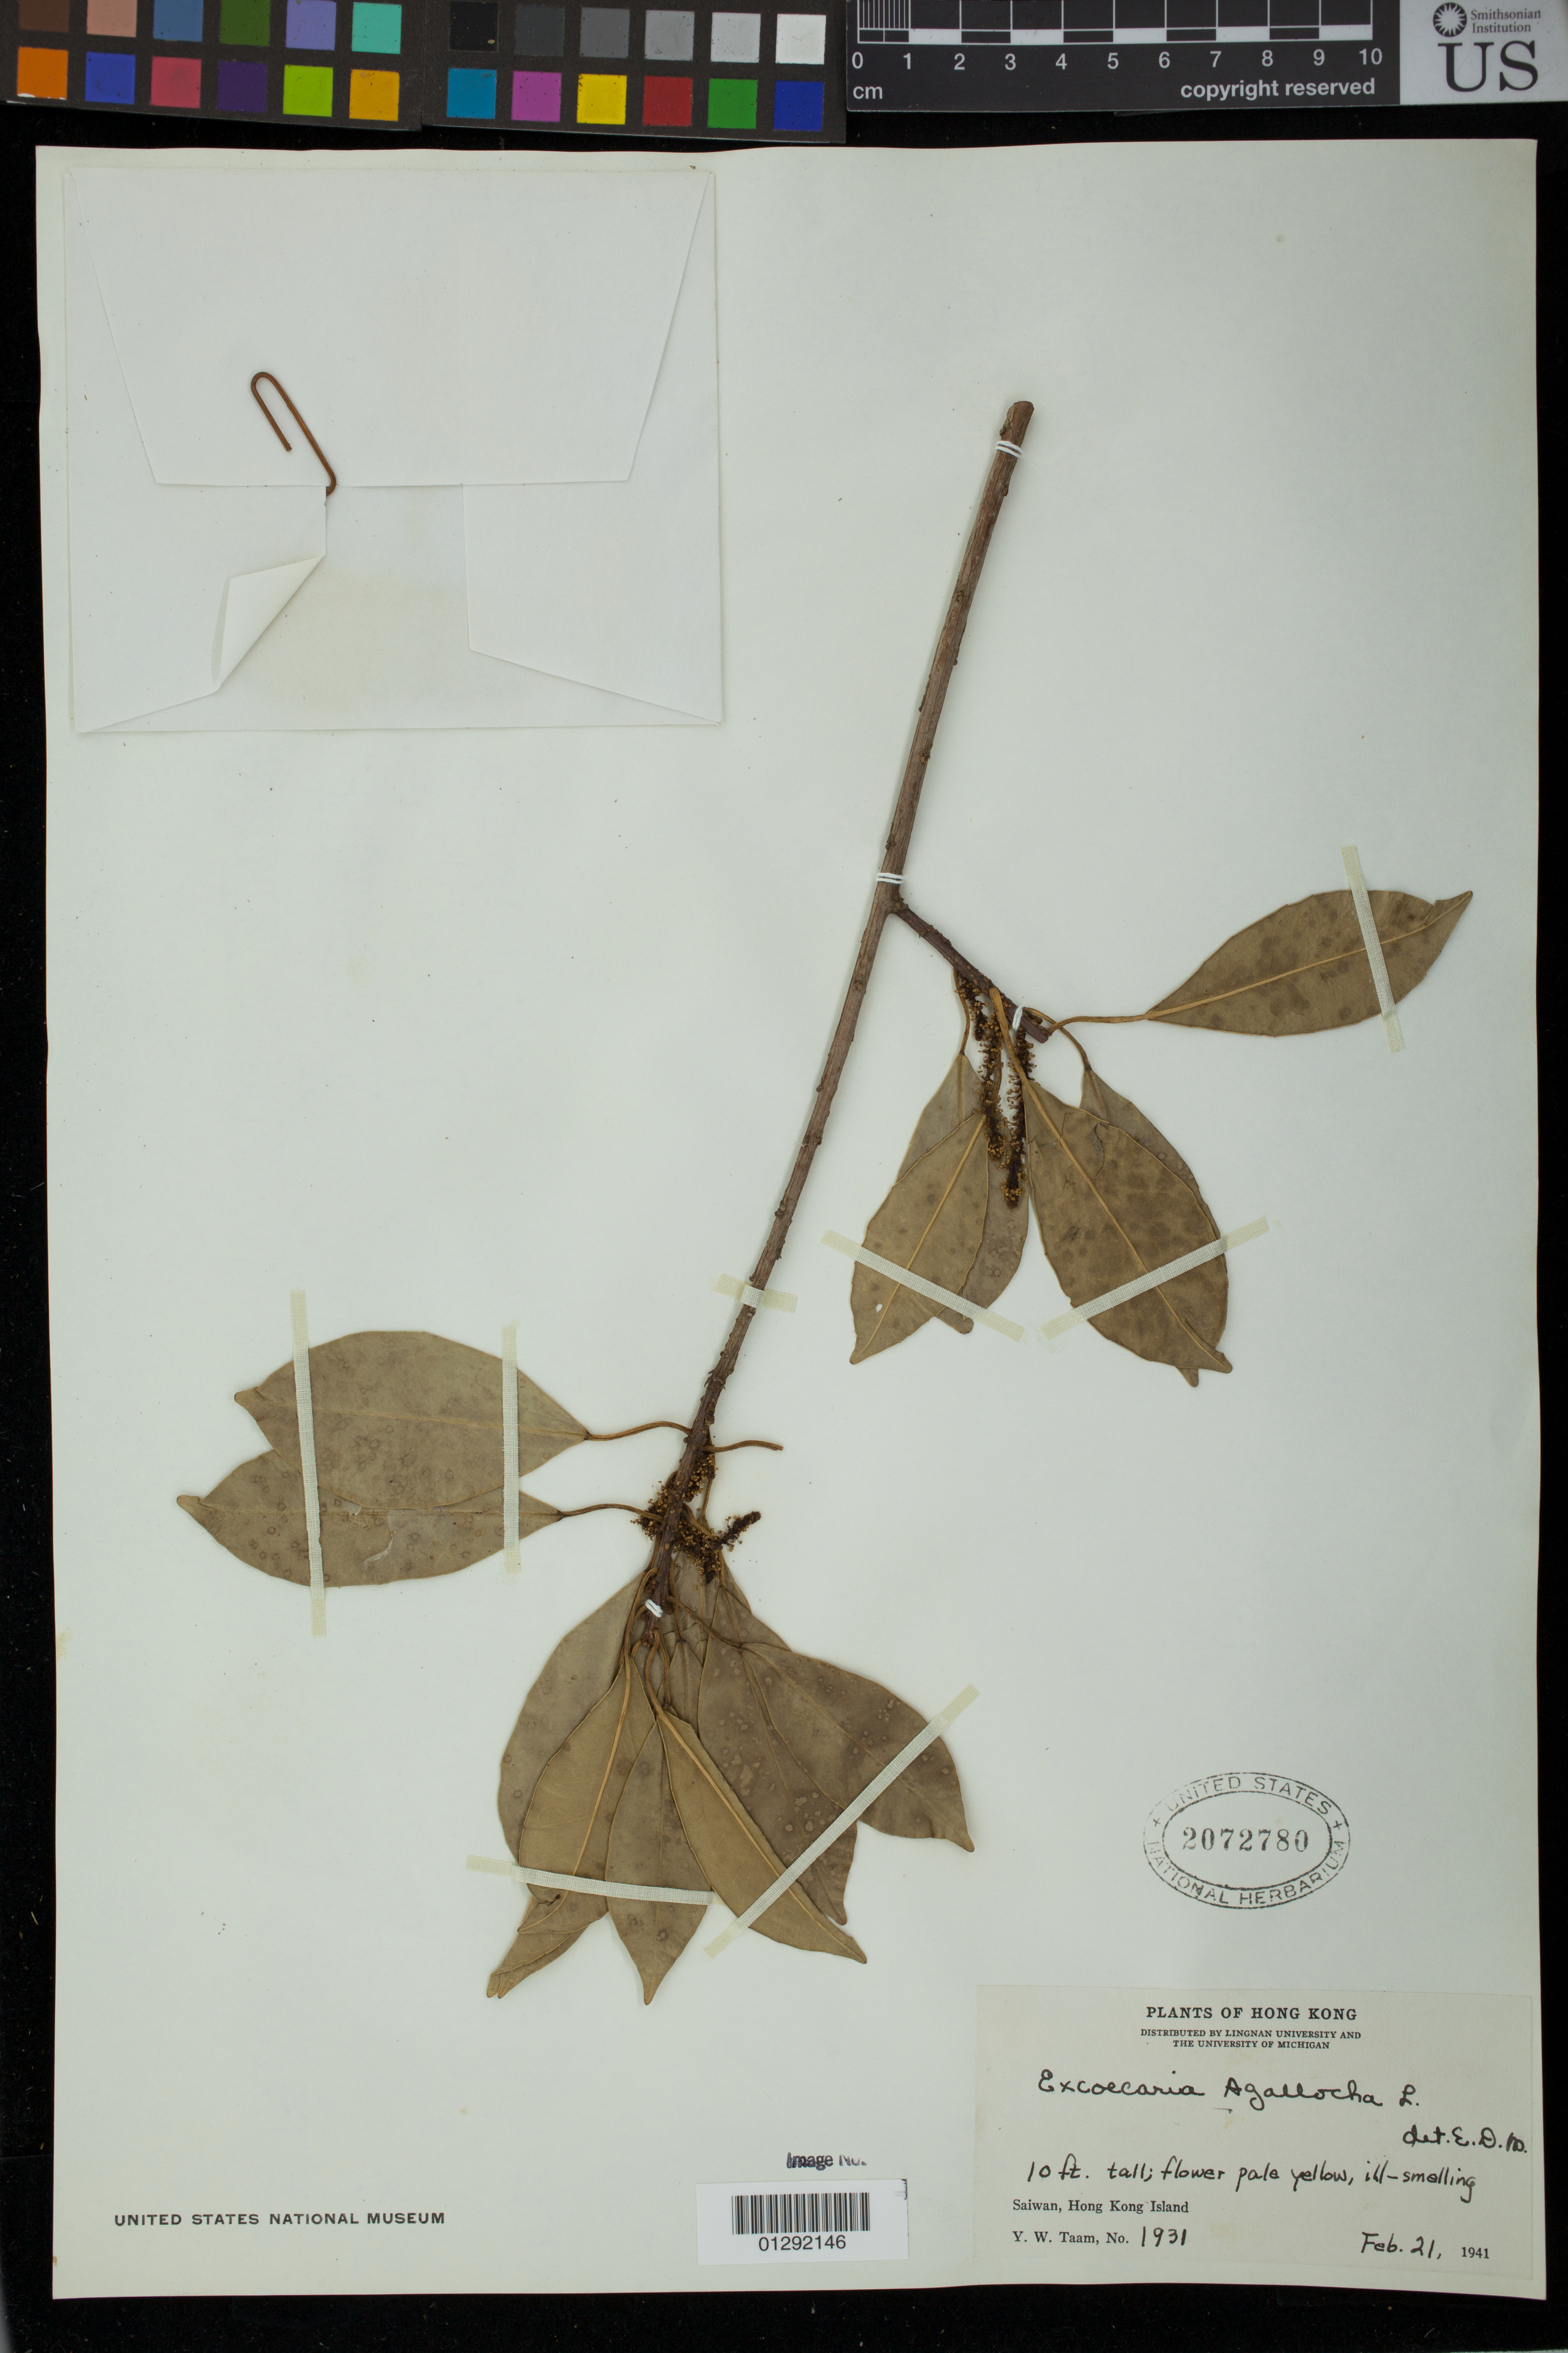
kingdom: Plantae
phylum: Tracheophyta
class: Magnoliopsida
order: Malpighiales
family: Euphorbiaceae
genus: Excoecaria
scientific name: Excoecaria agallocha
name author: L.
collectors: Y. W. Taam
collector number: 1931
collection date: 1941-02-21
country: China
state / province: Hong Kong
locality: Hong Kong Island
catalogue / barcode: US 2072780